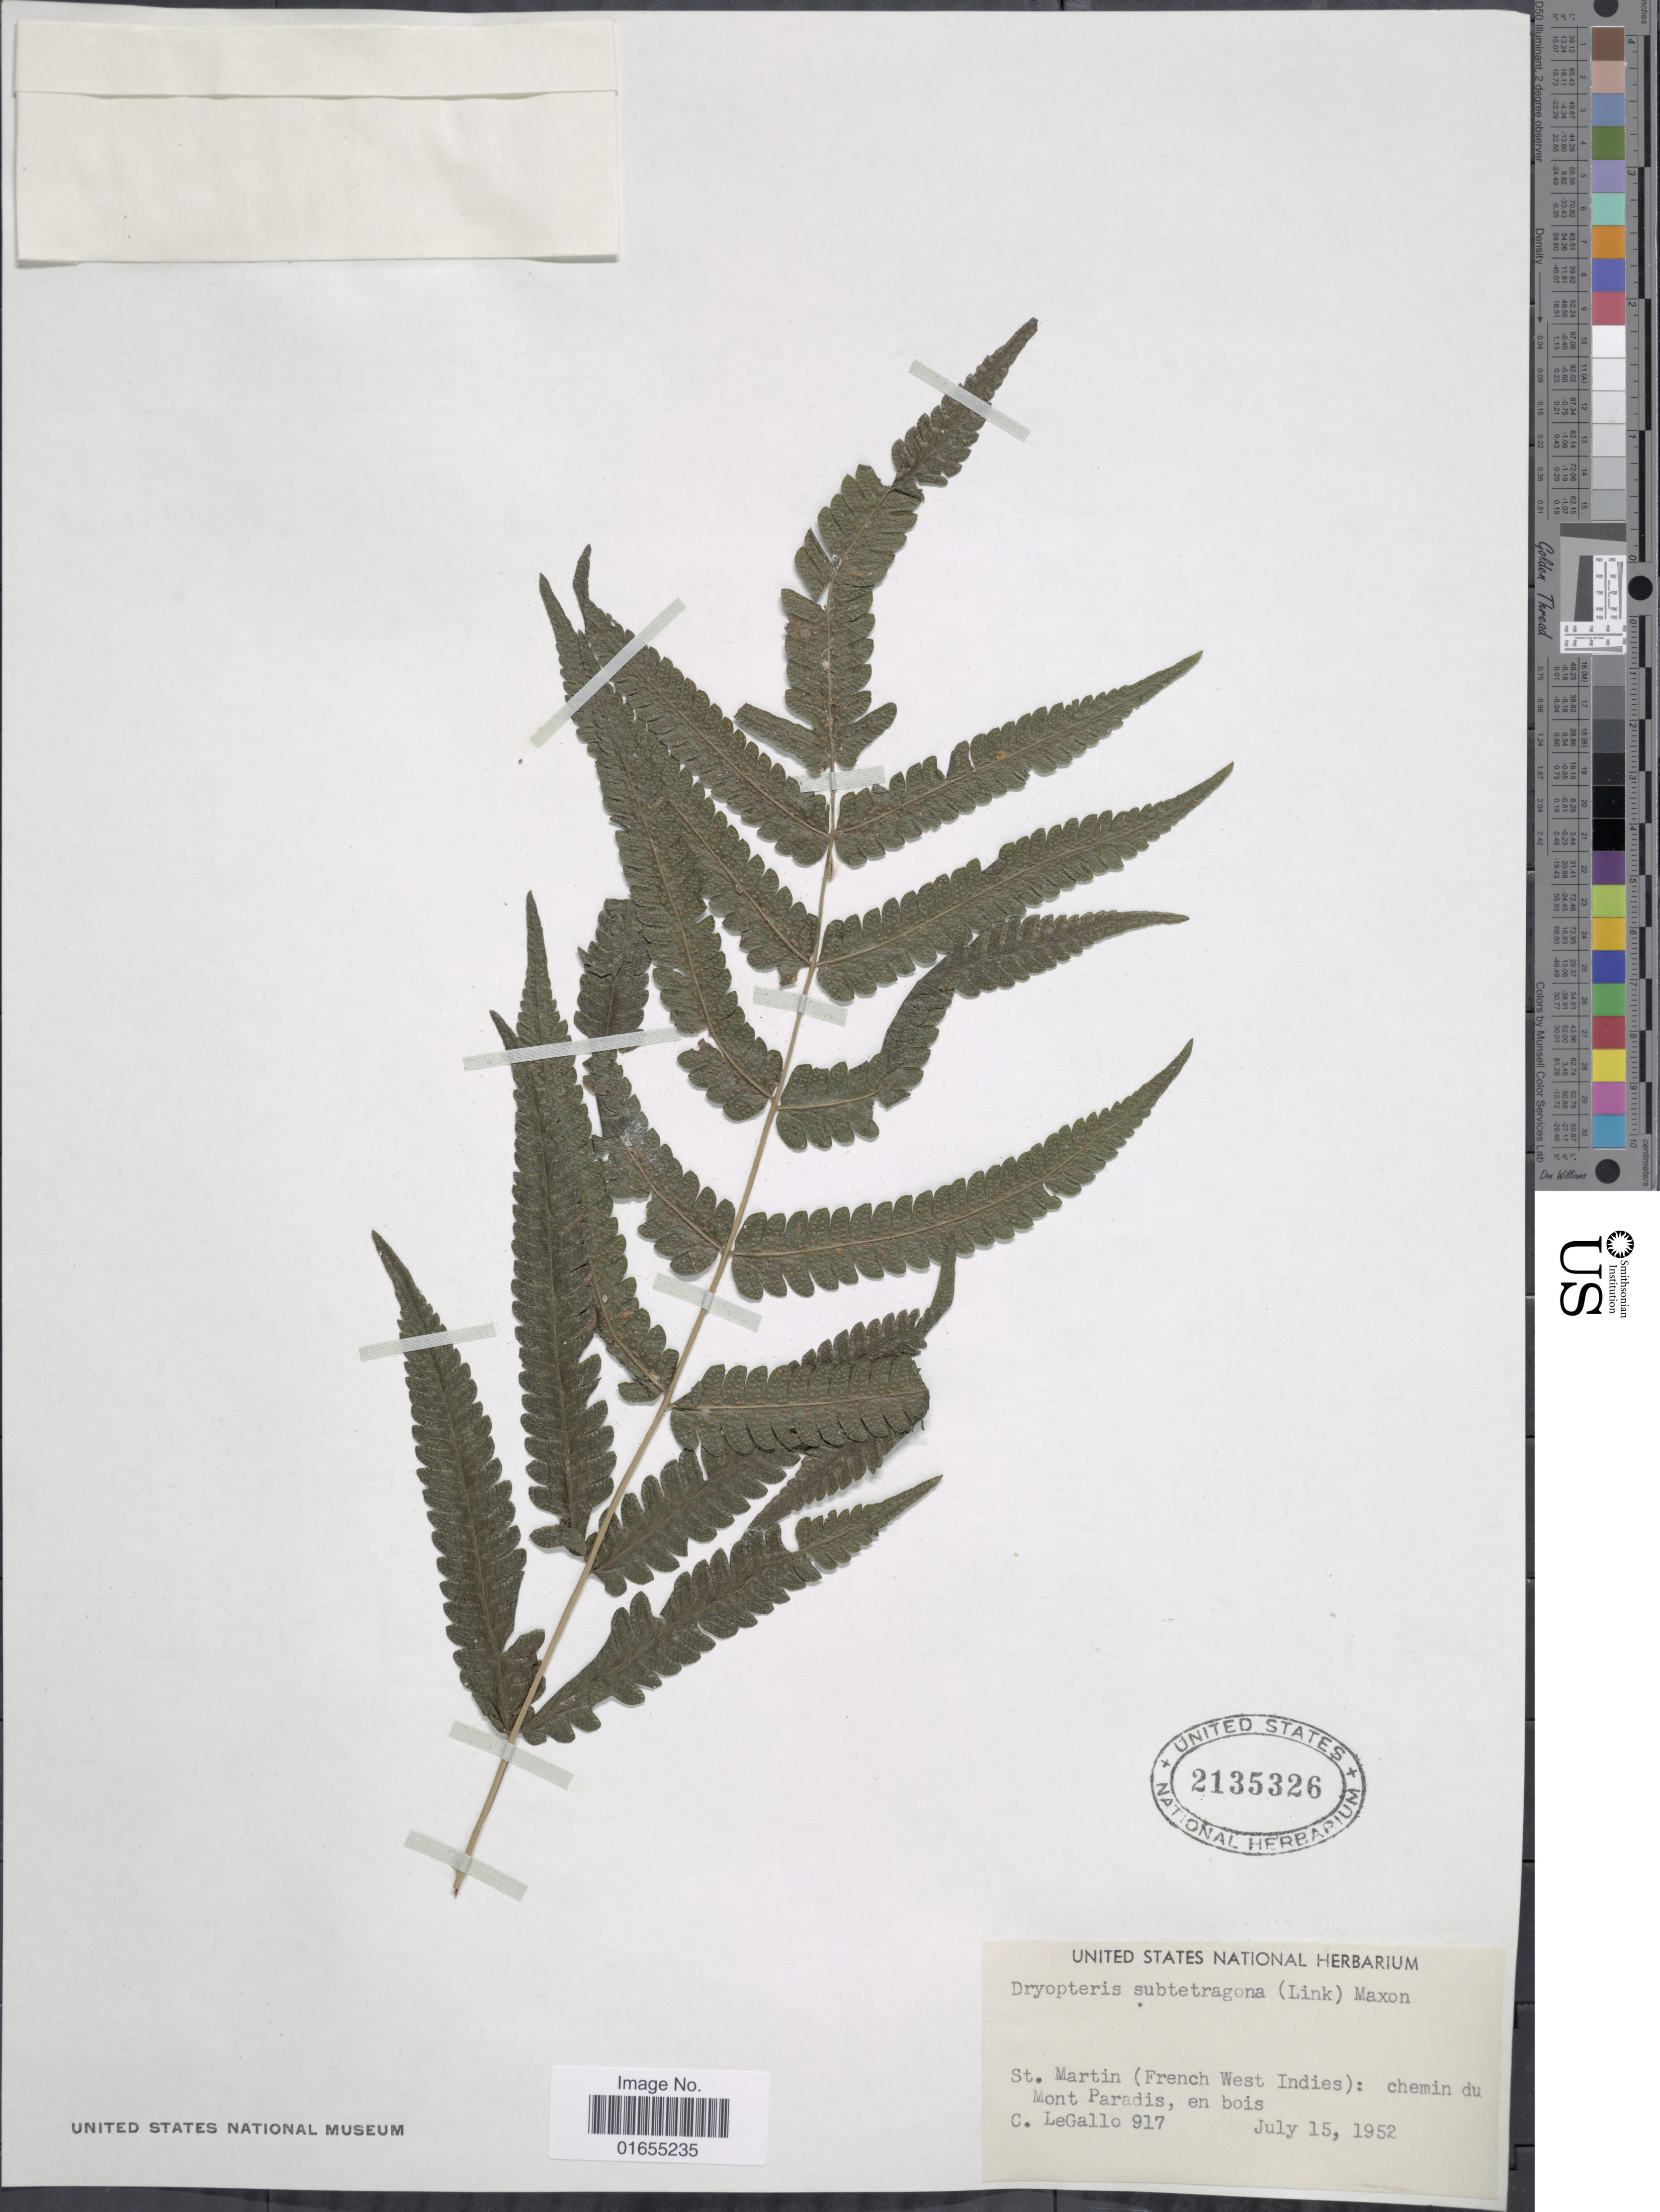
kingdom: Plantae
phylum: Tracheophyta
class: Polypodiopsida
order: Polypodiales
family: Thelypteridaceae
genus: Goniopteris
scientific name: Goniopteris tetragona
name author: (C. Presl) Sw.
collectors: C. Legallo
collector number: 917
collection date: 1952-07-15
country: Sint Maartin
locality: Chemin du Mont Paradis, en bois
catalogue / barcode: US 2135326